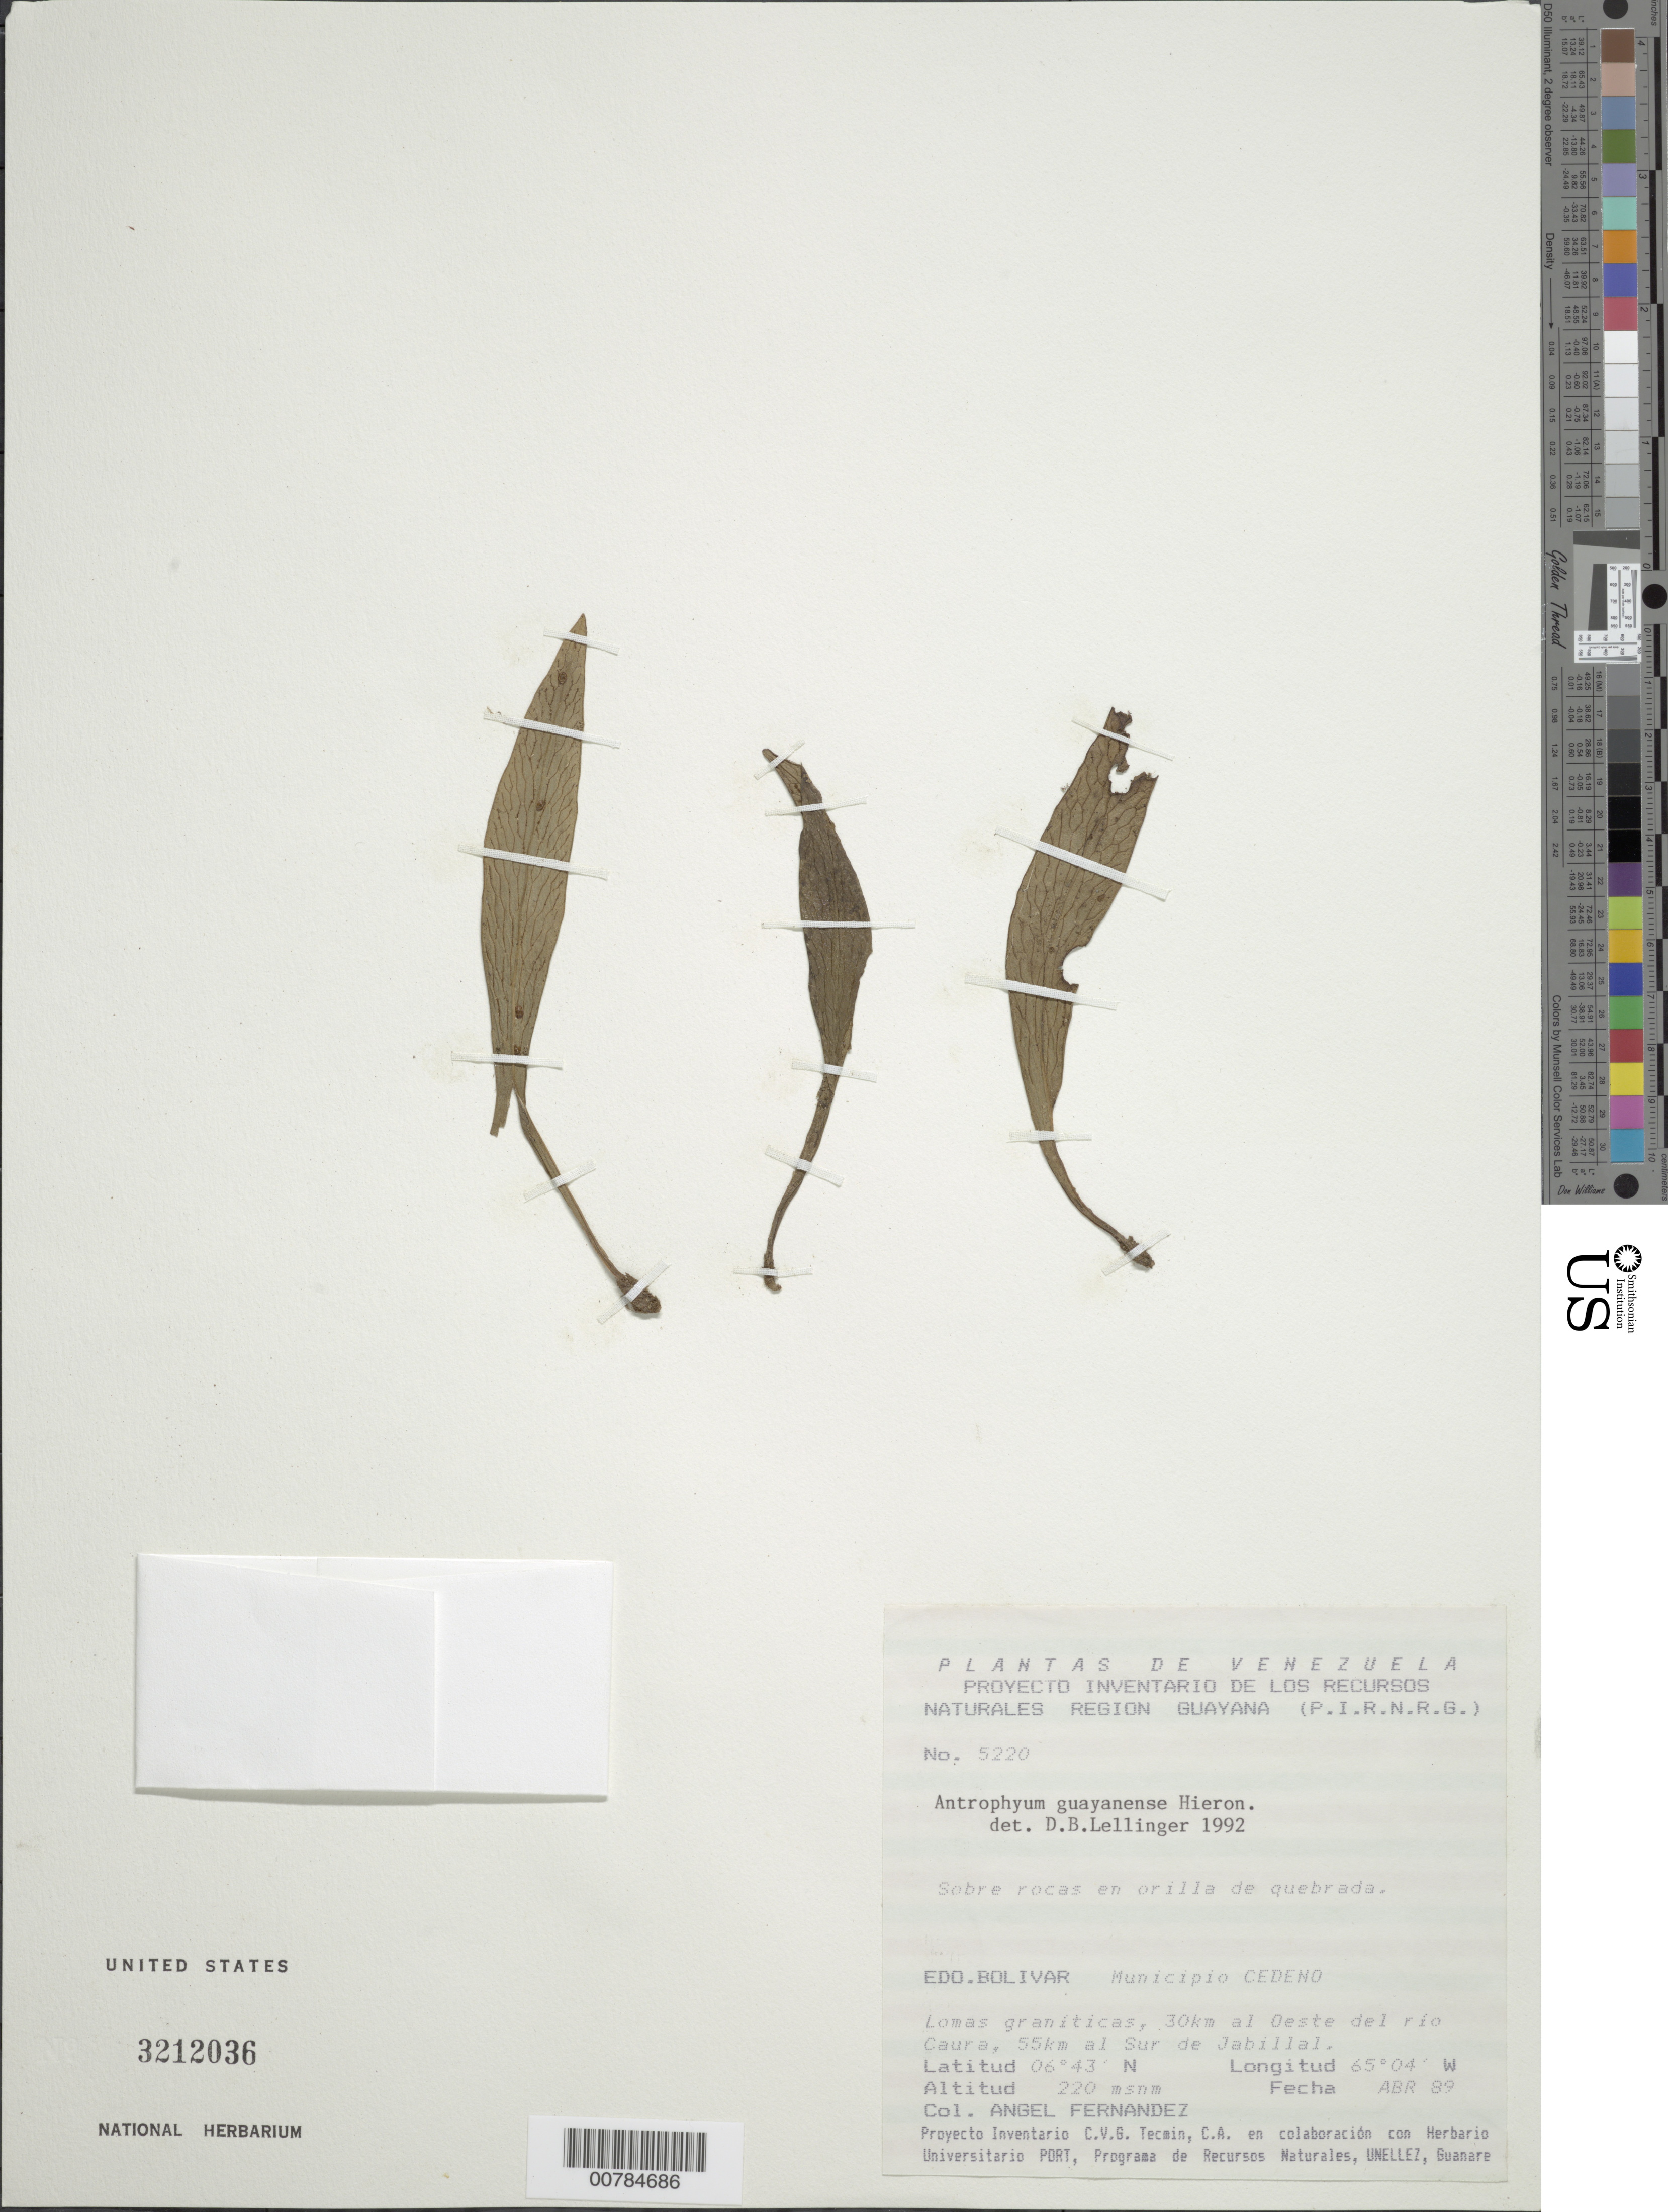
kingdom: Plantae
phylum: Tracheophyta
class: Polypodiopsida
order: Polypodiales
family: Pteridaceae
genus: Polytaenium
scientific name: Polytaenium guayanense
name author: (Hieron.) Alston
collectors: A. Fernández & E. Sanoja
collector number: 5220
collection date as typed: Apr-89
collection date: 1989-04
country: Venezuela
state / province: Bolívar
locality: Mun. Cedeño, 30 km al Oeste del Río Caura, 55 km al Sur de Jabillal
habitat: Lomas graníticas; sobre rocas en orilla de quebrada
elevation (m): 220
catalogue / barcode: US 3212036